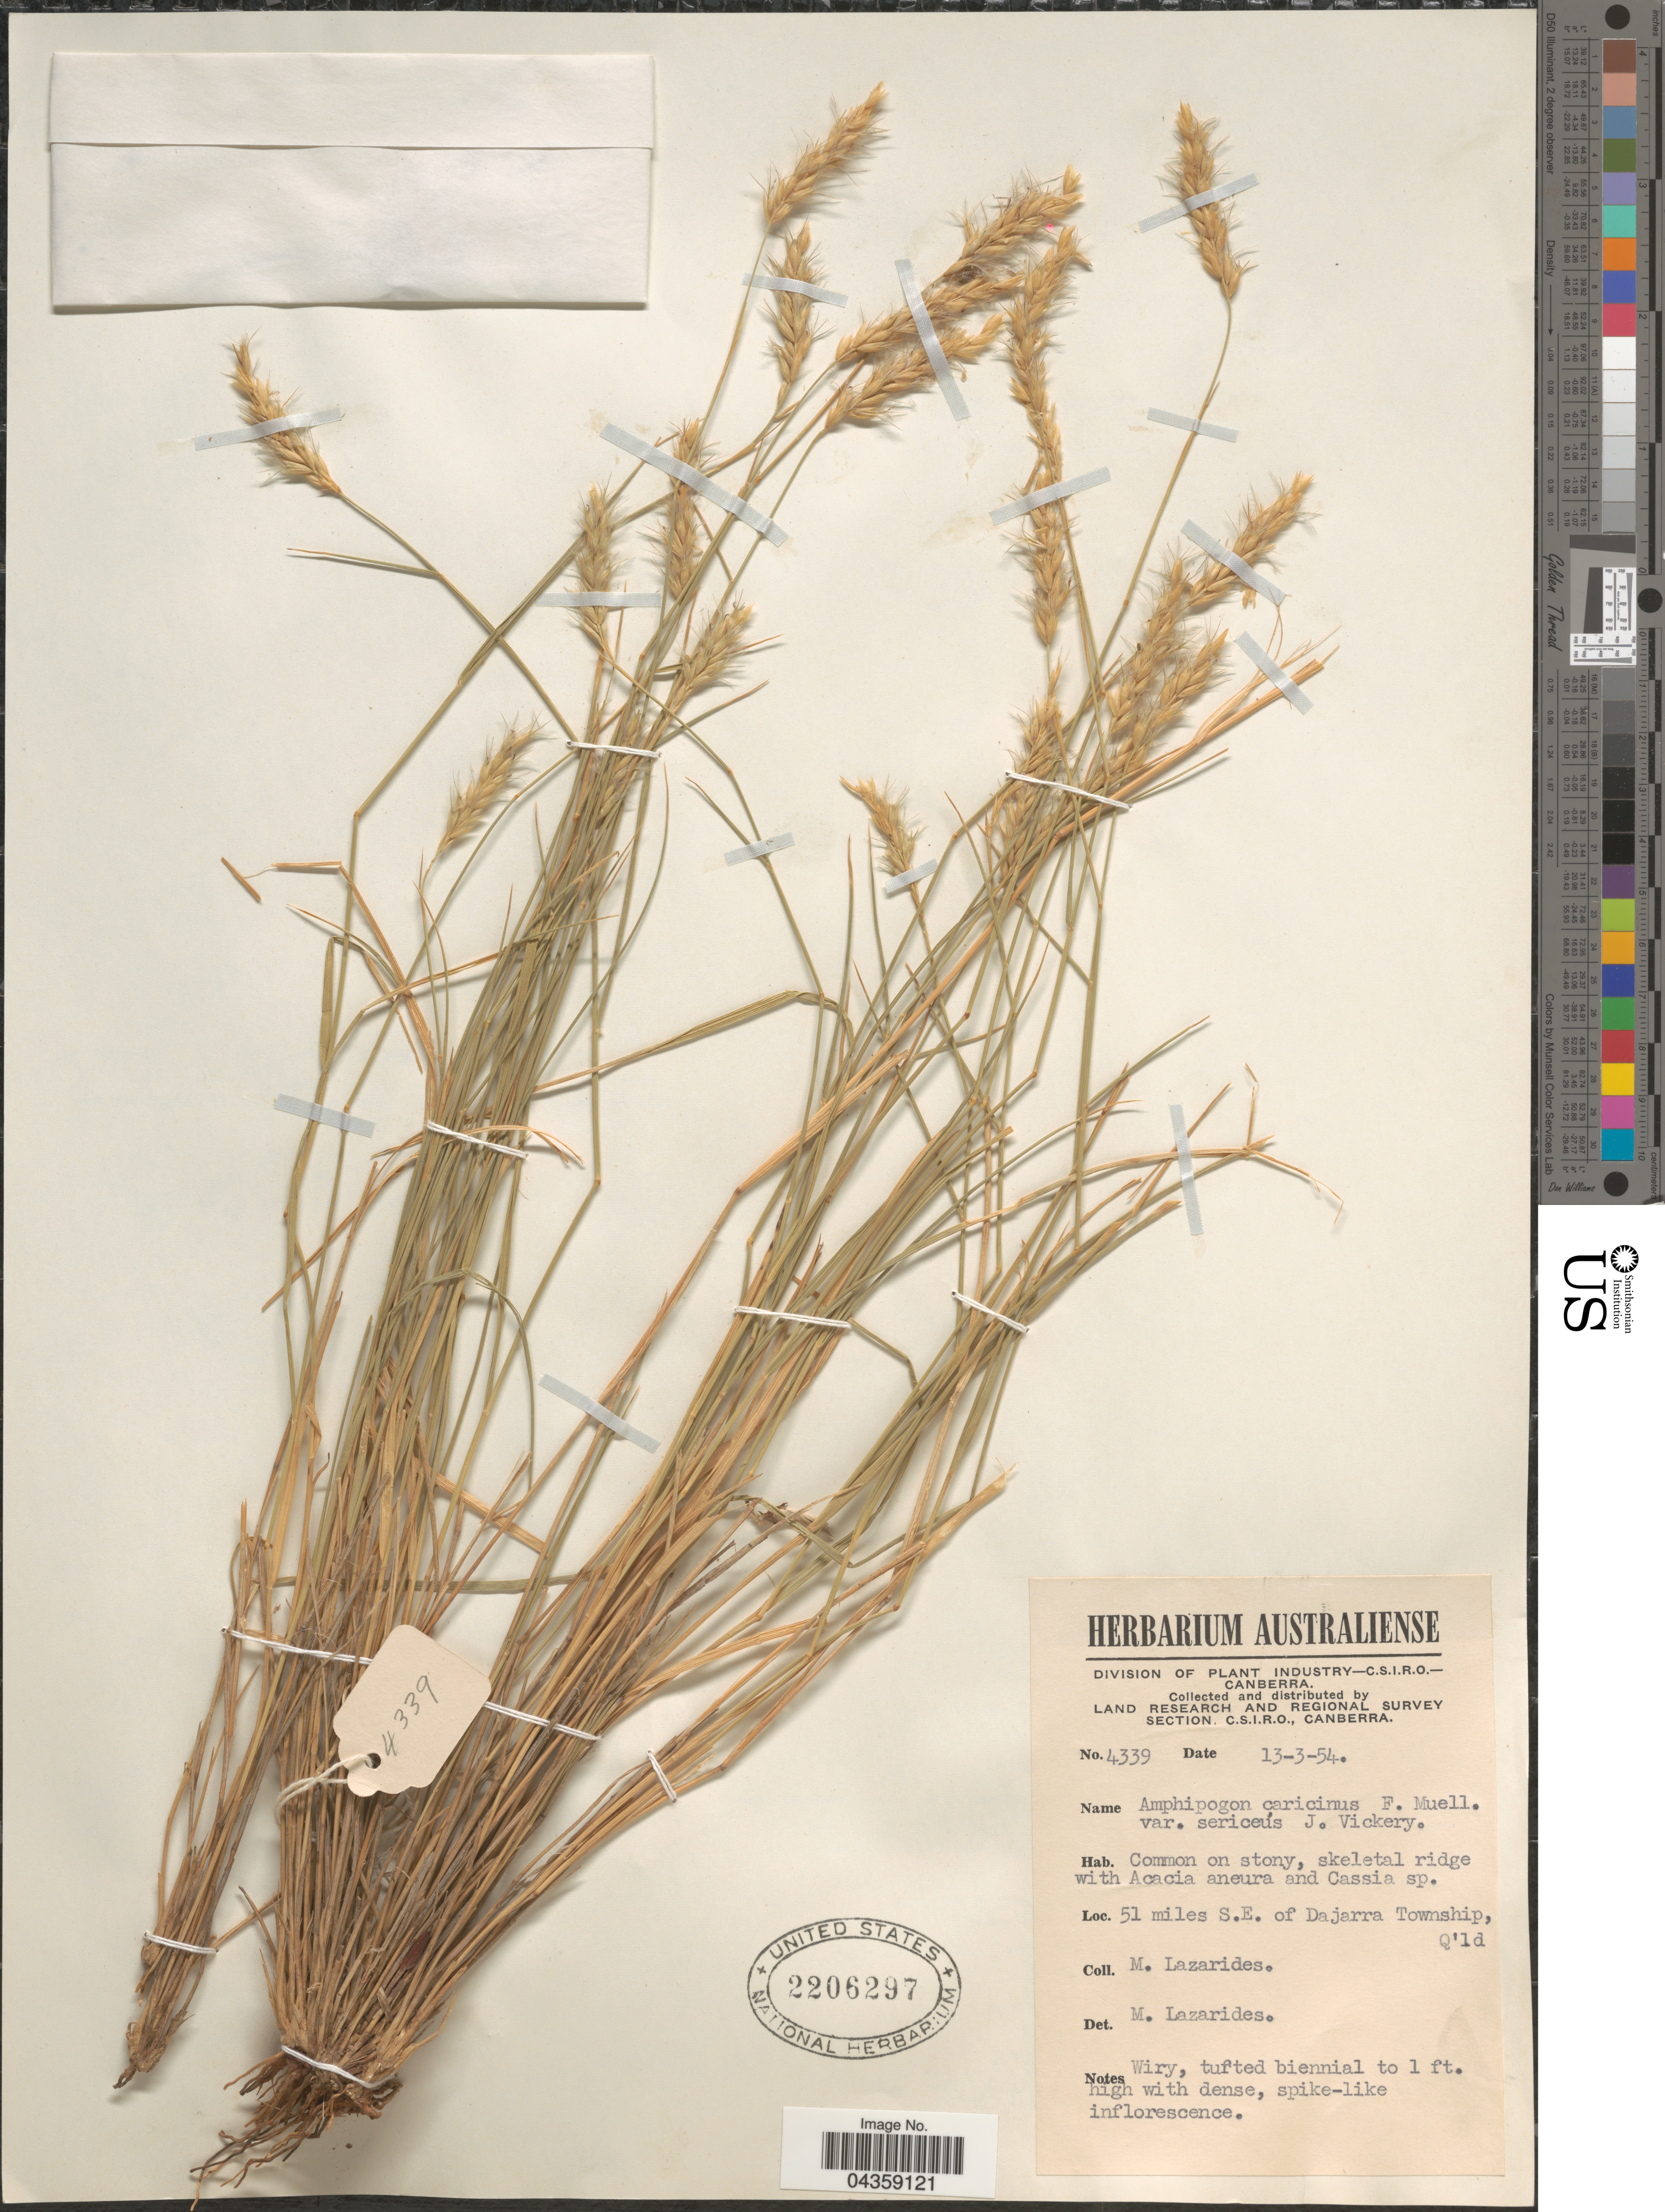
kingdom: Plantae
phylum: Tracheophyta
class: Liliopsida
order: Poales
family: Poaceae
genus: Amphipogon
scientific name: Amphipogon caricinus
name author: F. Muell.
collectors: M. Lazarides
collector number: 4339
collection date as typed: Transcribed d/m/y: 13/3/54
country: Australia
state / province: Queensland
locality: Land Research and Regional Survey Section. 51 miles S.E. of Dajarra Township, Q'ld.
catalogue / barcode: US 2206297